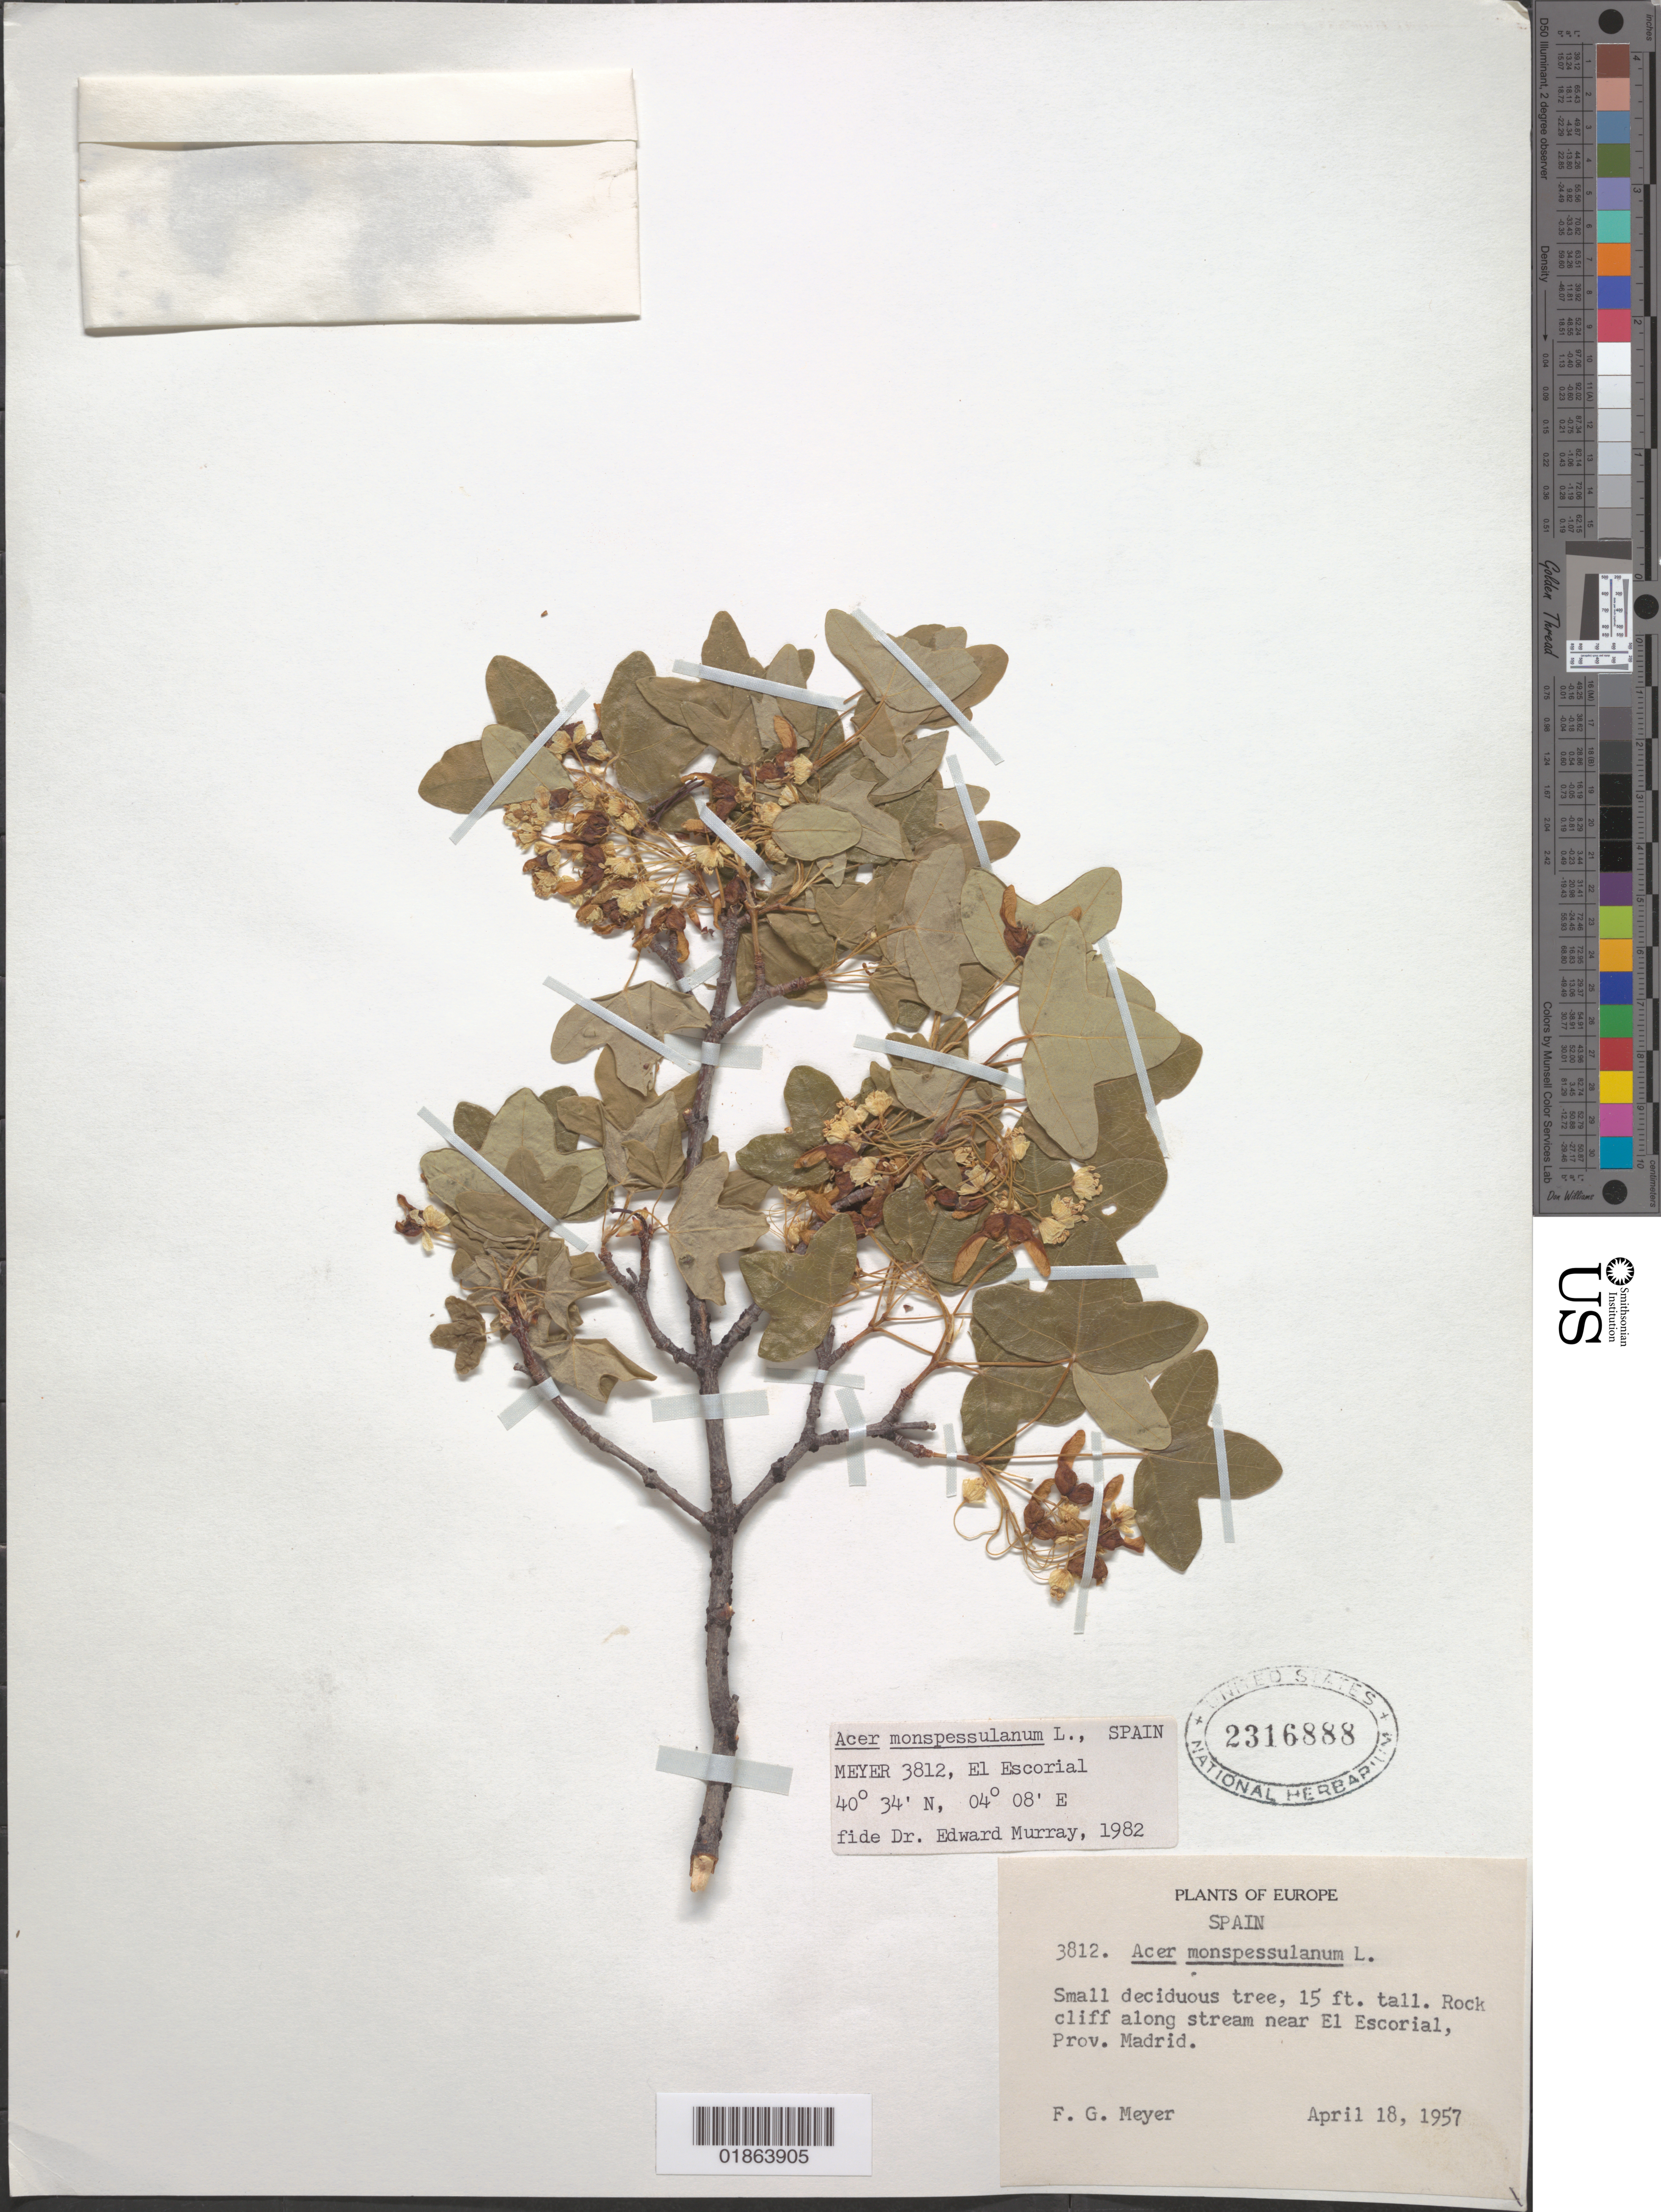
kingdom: Plantae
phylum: Tracheophyta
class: Magnoliopsida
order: Sapindales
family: Sapindaceae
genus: Acer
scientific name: Acer monspessulanum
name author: L.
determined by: Murray, Edward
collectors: F. G. Meyer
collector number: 3812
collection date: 1957-04-18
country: Spain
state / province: Madrid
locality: El Escorial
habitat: Rock cliff along stream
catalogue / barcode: US 2316888